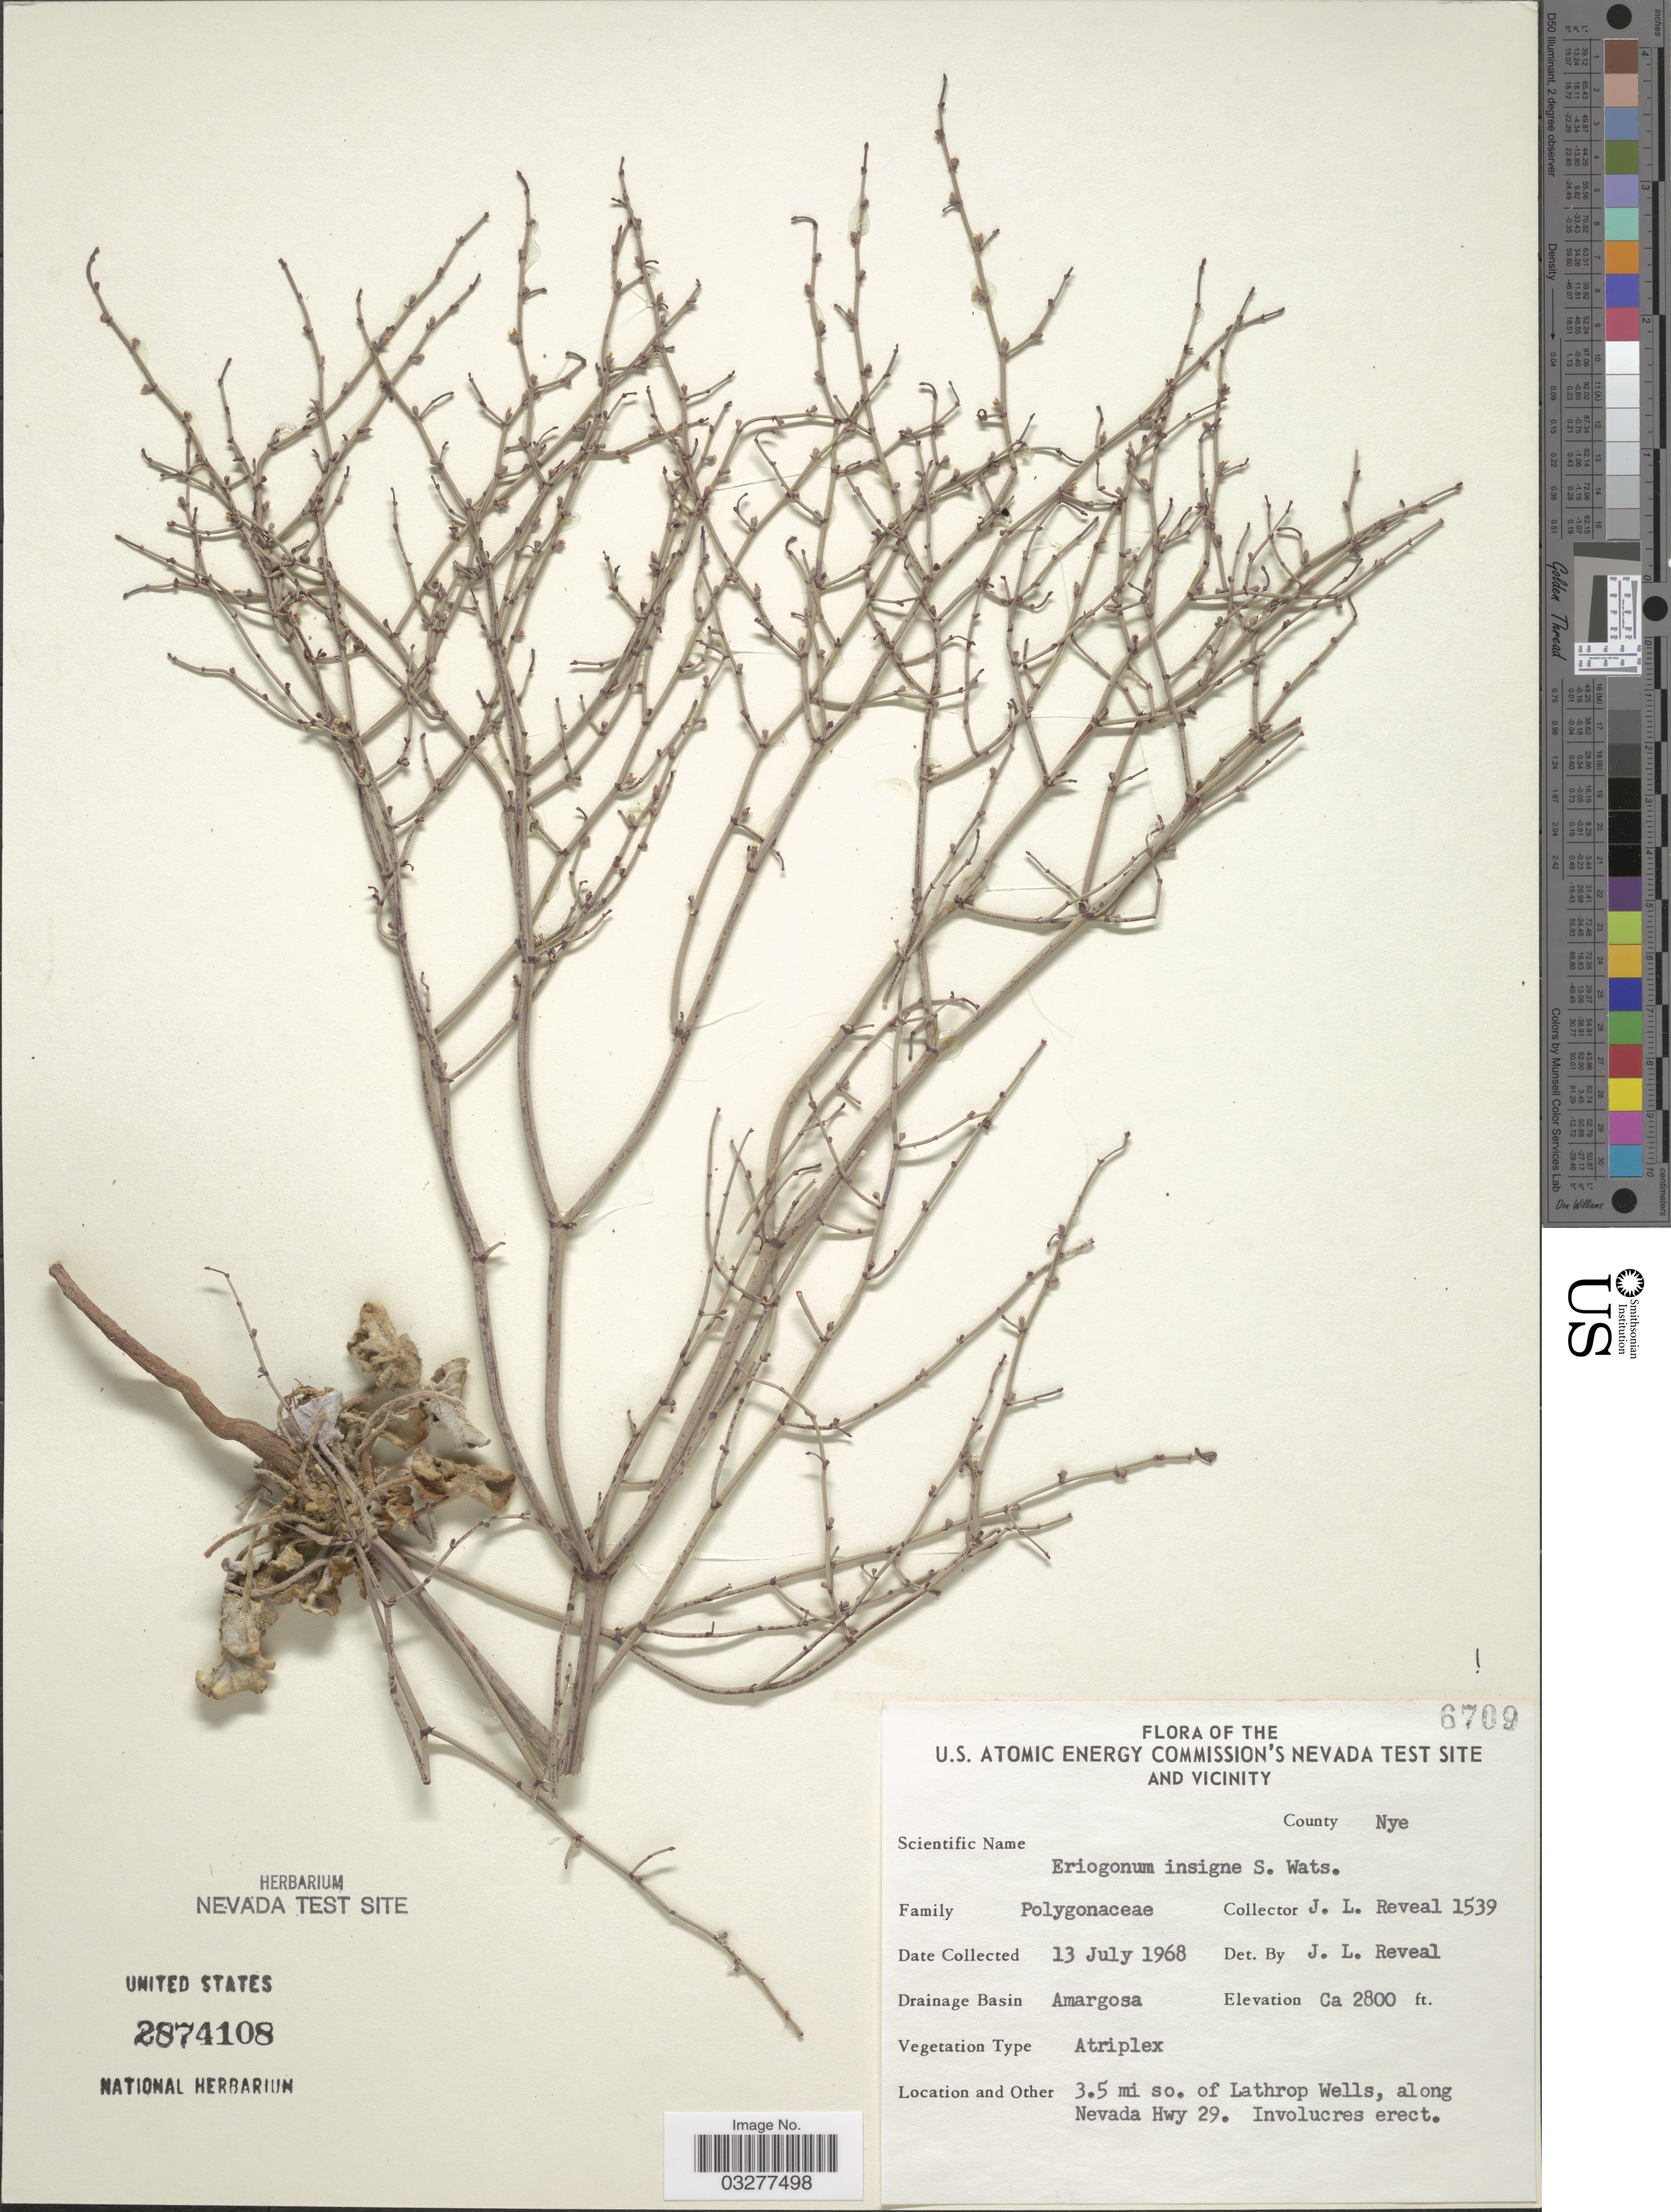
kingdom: Plantae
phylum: Tracheophyta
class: Magnoliopsida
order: Caryophyllales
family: Polygonaceae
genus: Eriogonum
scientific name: Eriogonum insigne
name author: S. Watson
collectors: J. L. Reveal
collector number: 1539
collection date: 1968-07-13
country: United States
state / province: Nevada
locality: U.S. Atomic Energy Commission's Nevada Test Site and Vicinity, County Nye, Drainage Basin Amargosa, 3.5 mi so. of Lathrop Wells, along Nevada Hwy 29.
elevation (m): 853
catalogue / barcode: US 2874108